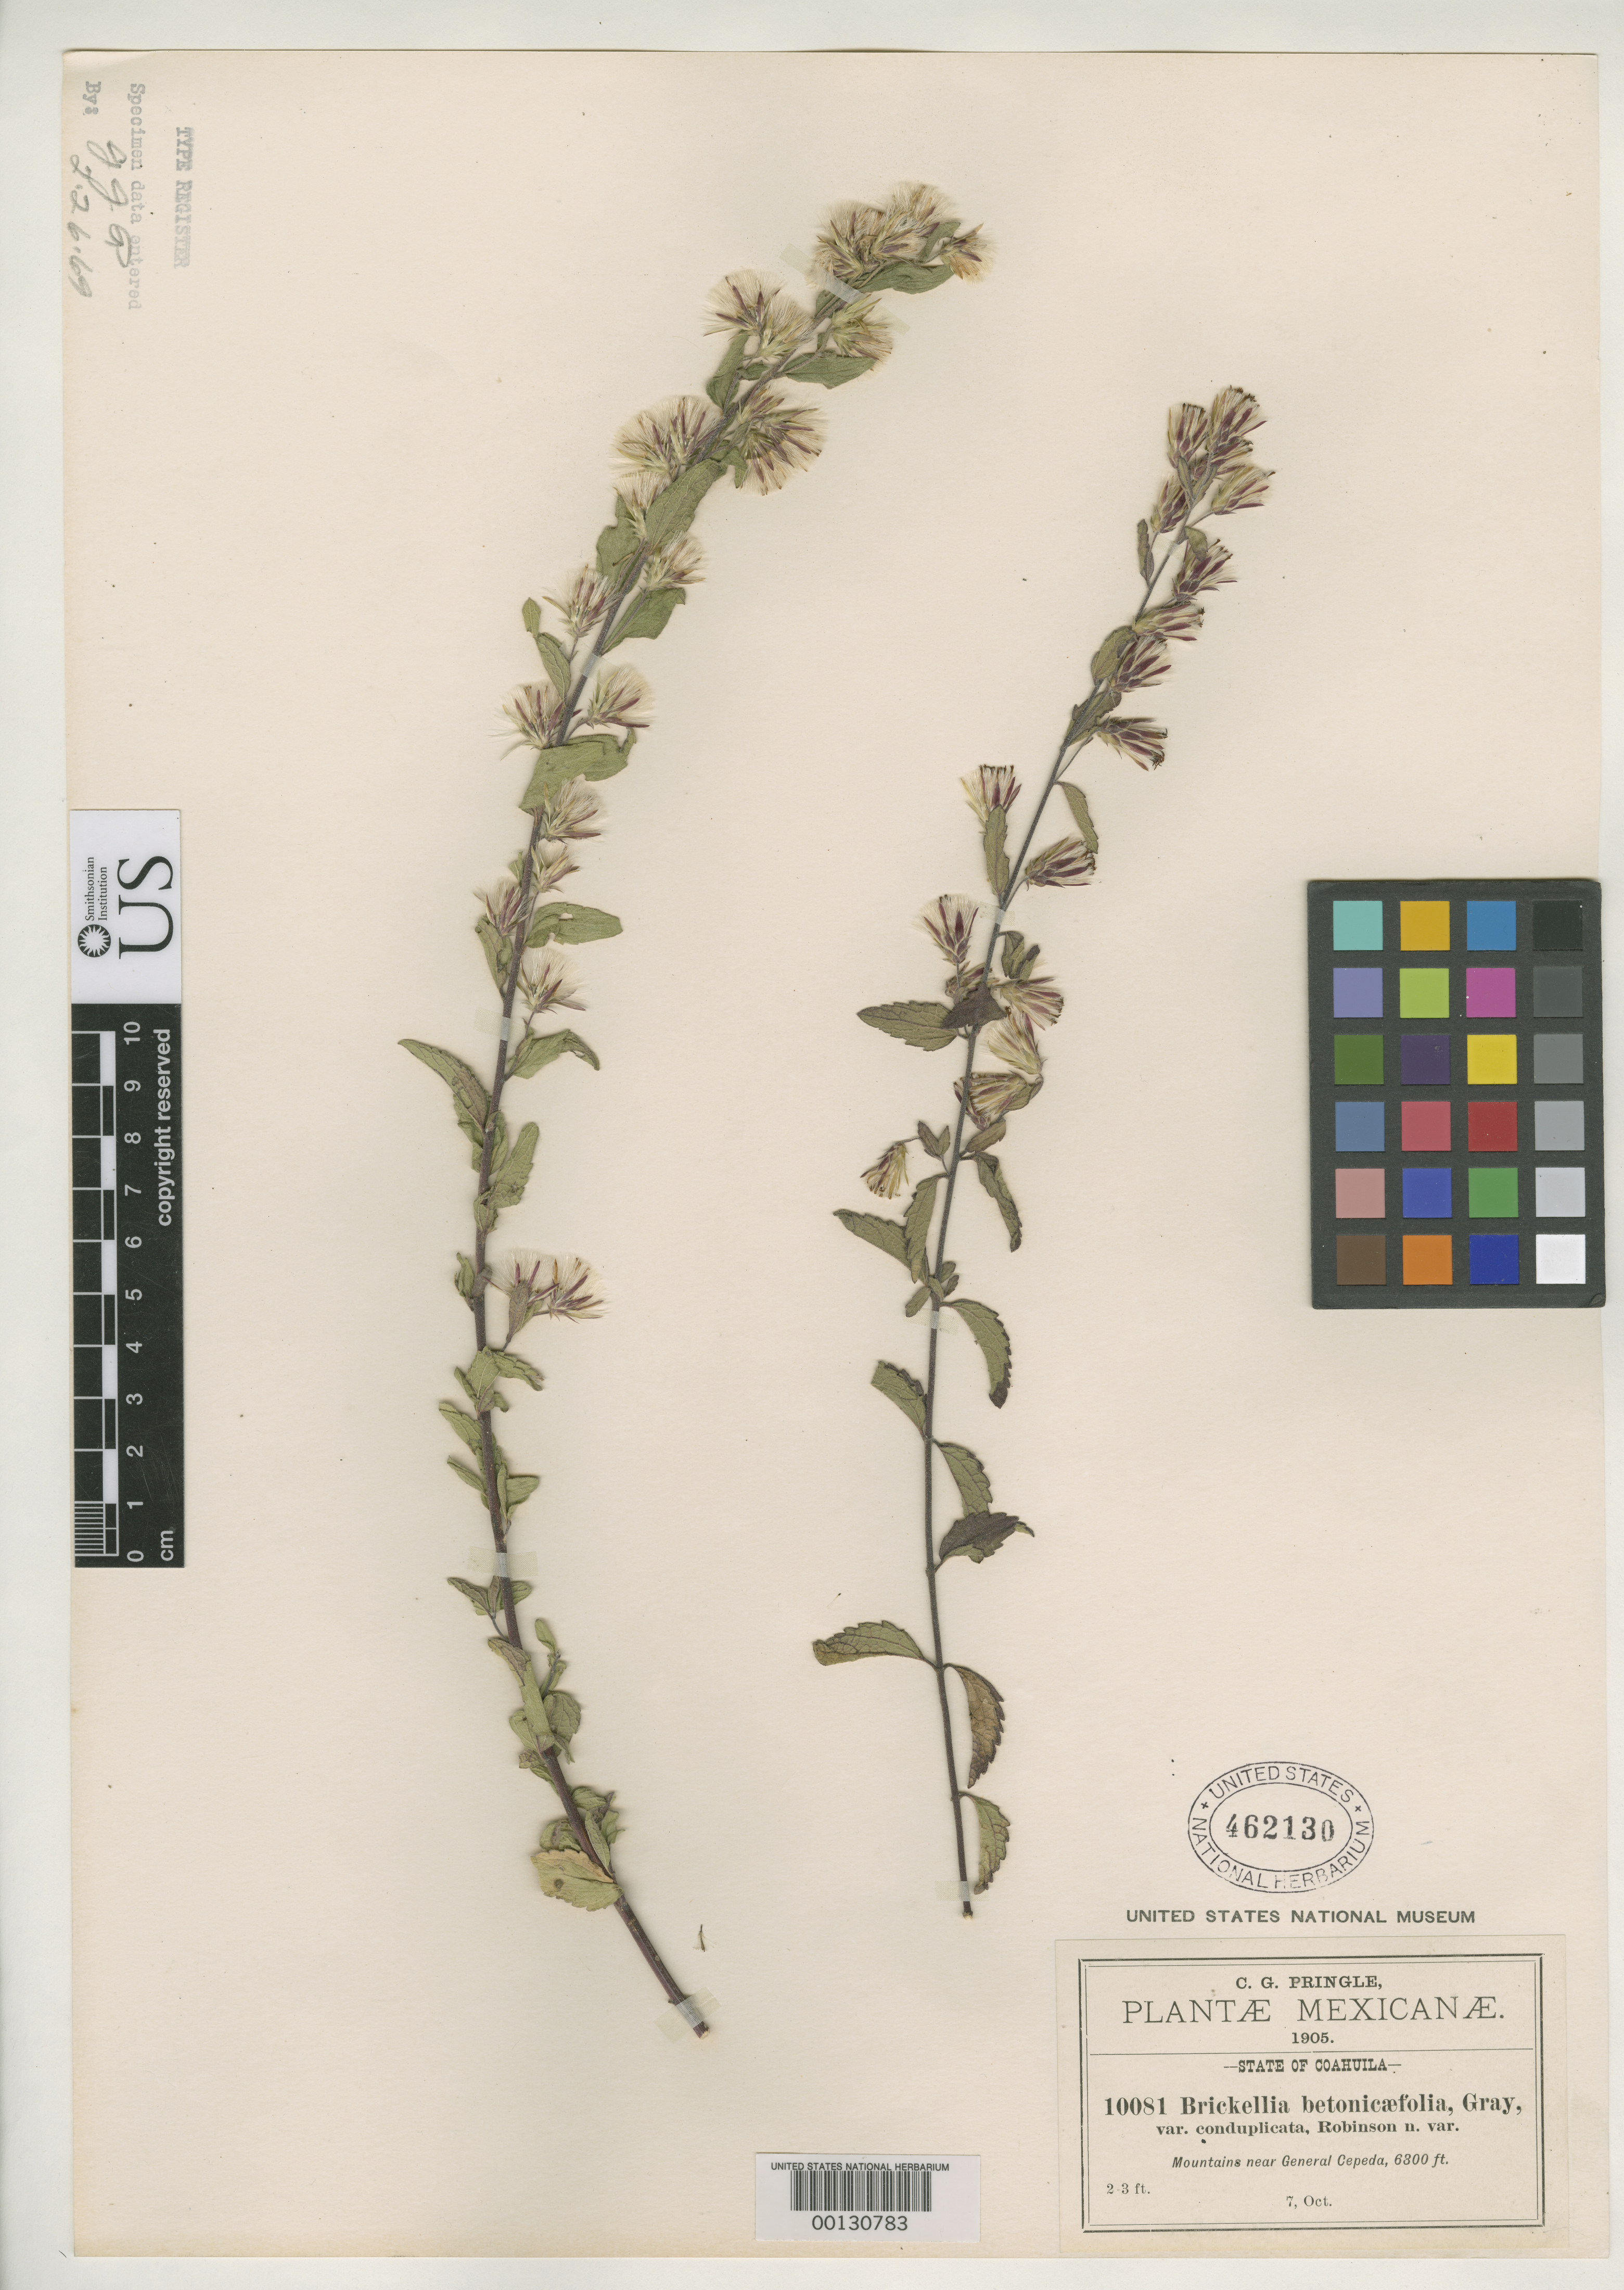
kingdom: Plantae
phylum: Tracheophyta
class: Magnoliopsida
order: Asterales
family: Asteraceae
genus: Brickellia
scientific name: Brickellia betonicifolia var. conduplicata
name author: B.L. Rob.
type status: Isotype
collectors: C. G. Pringle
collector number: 10081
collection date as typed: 07 Oct 1905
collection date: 1905-10-07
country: Mexico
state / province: Coahuila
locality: General Cepeda.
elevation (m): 1920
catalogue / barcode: US 462130